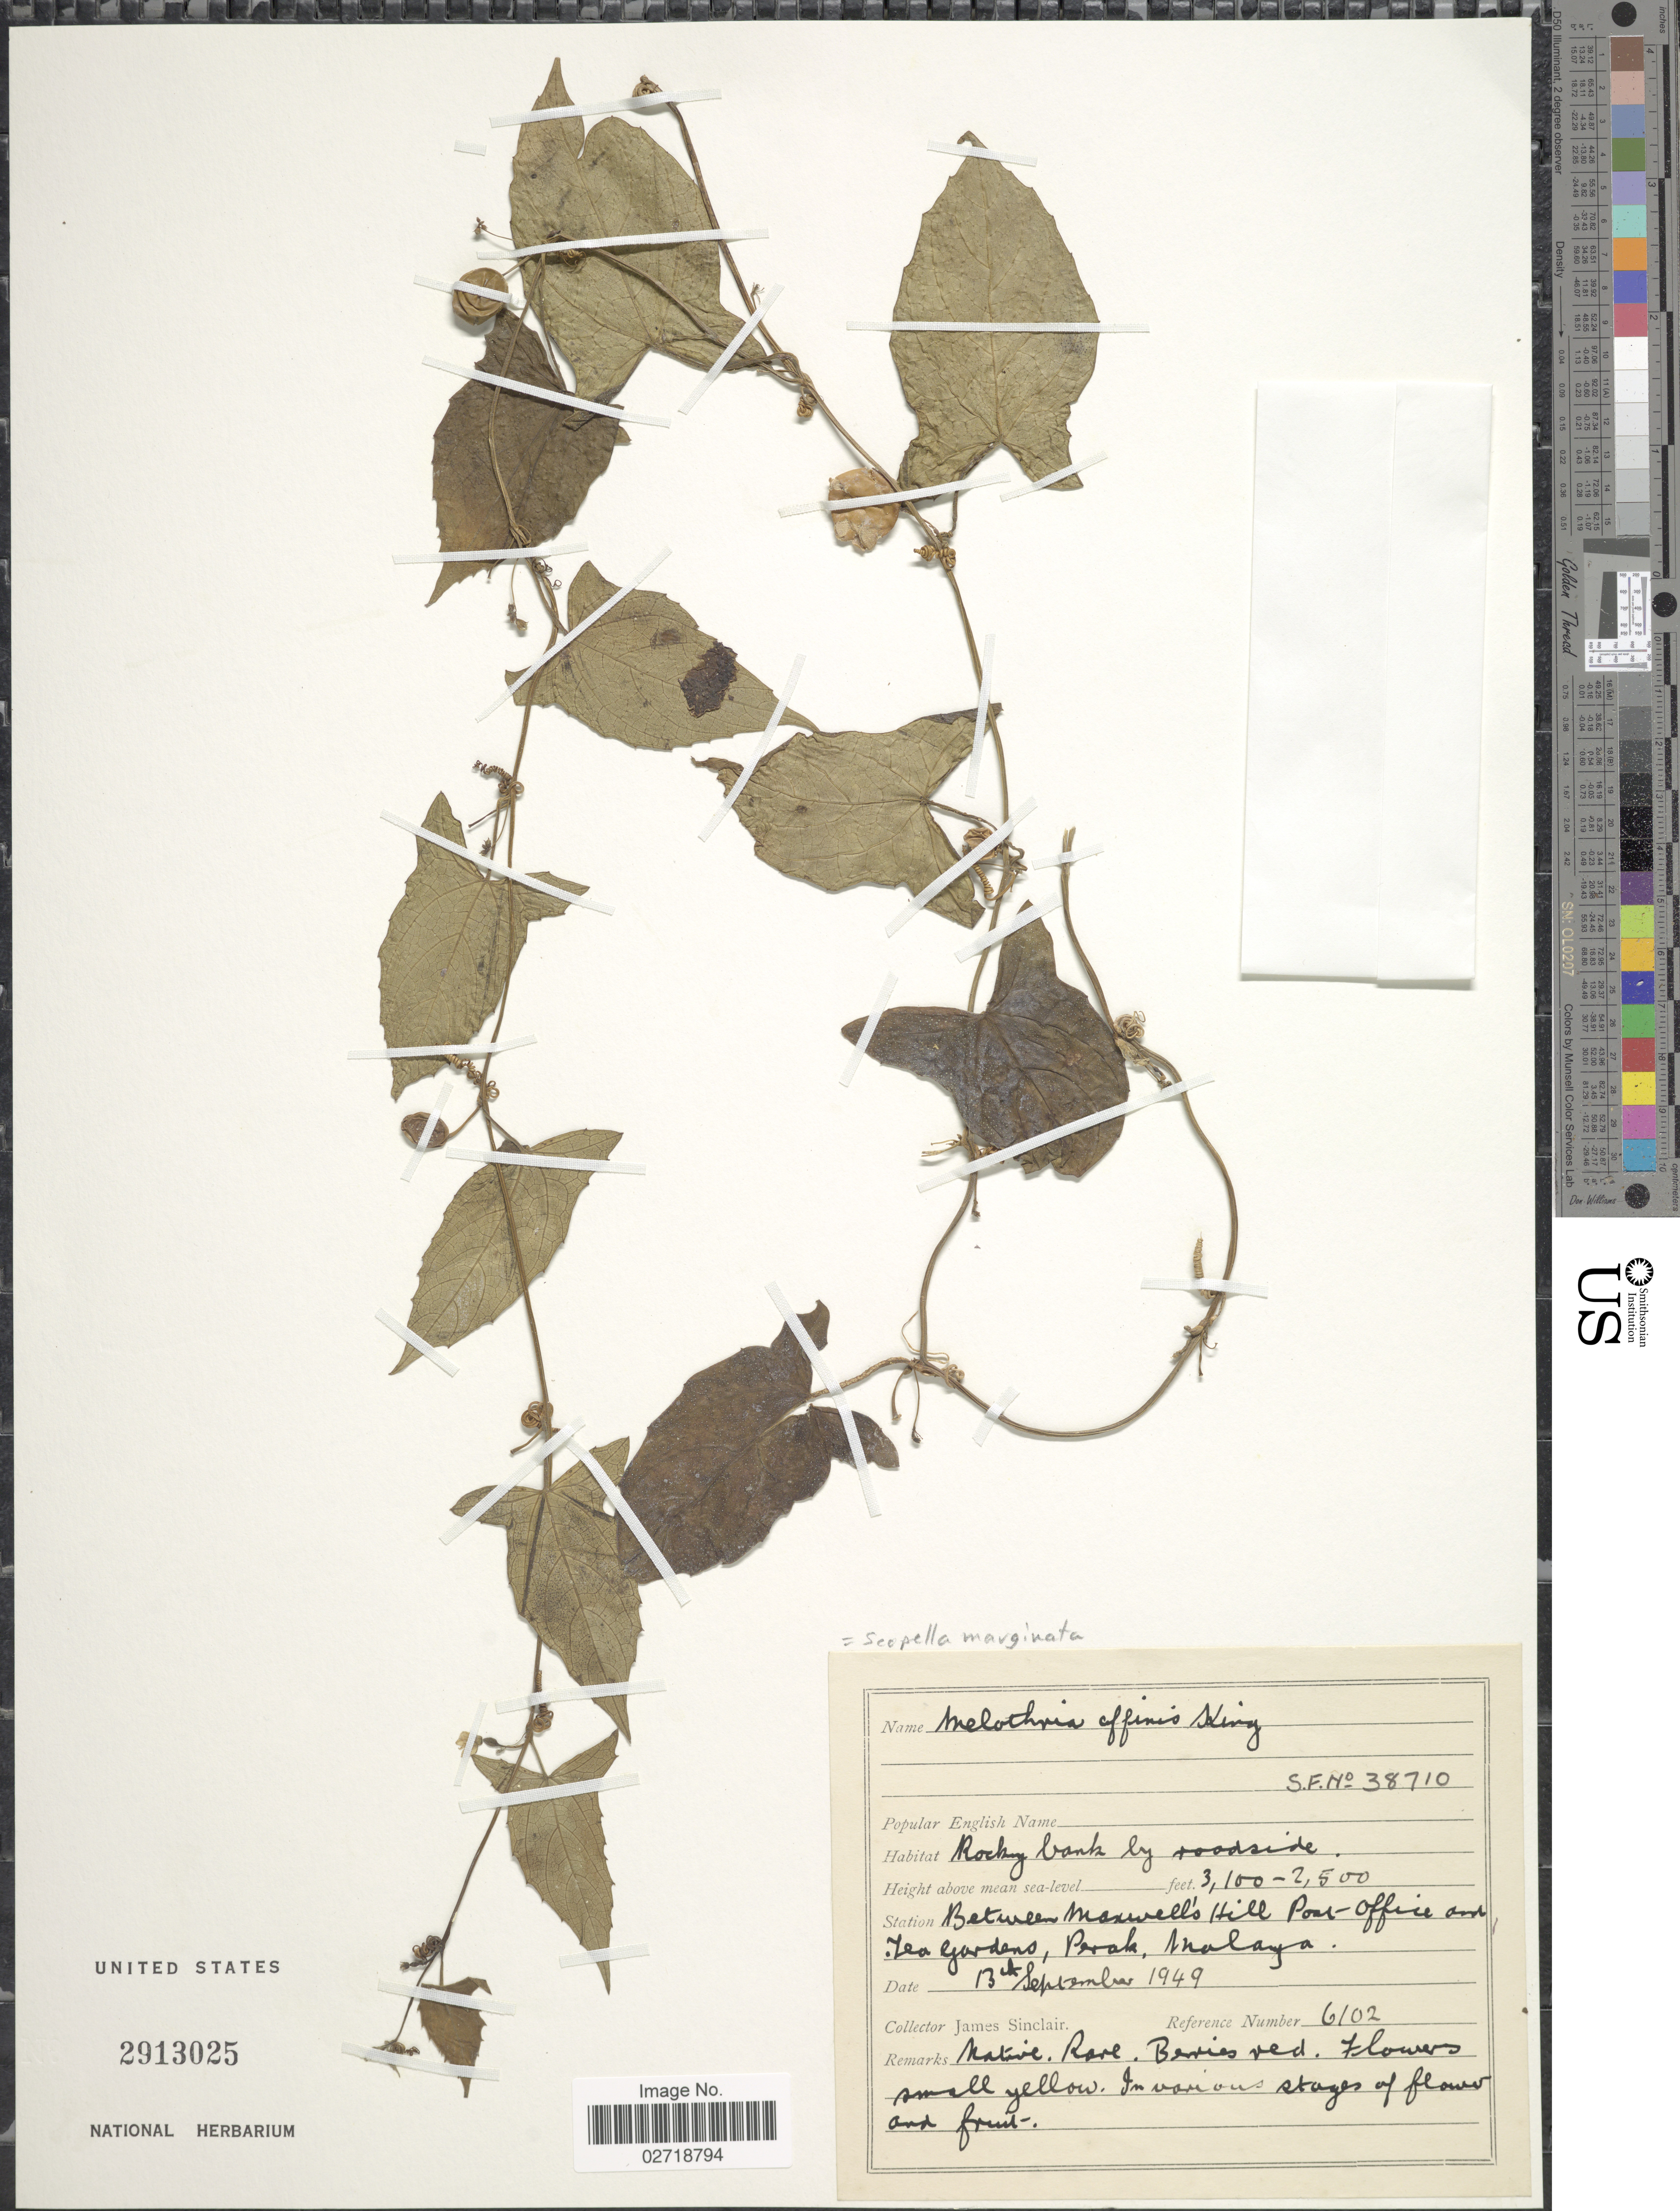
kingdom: Plantae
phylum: Tracheophyta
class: Magnoliopsida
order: Cucurbitales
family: Cucurbitaceae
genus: Scopellaria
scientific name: Scopellaria marginata var. marginata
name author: (Blume) W.J. de Wilde & Duyfjes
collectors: J. Sinclair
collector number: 6102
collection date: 1949-09-13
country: Malaysia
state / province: Perak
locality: Between Maxwell's Hill Post-Office and Tea Gardens, Malaya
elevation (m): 762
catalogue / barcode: US 2913025